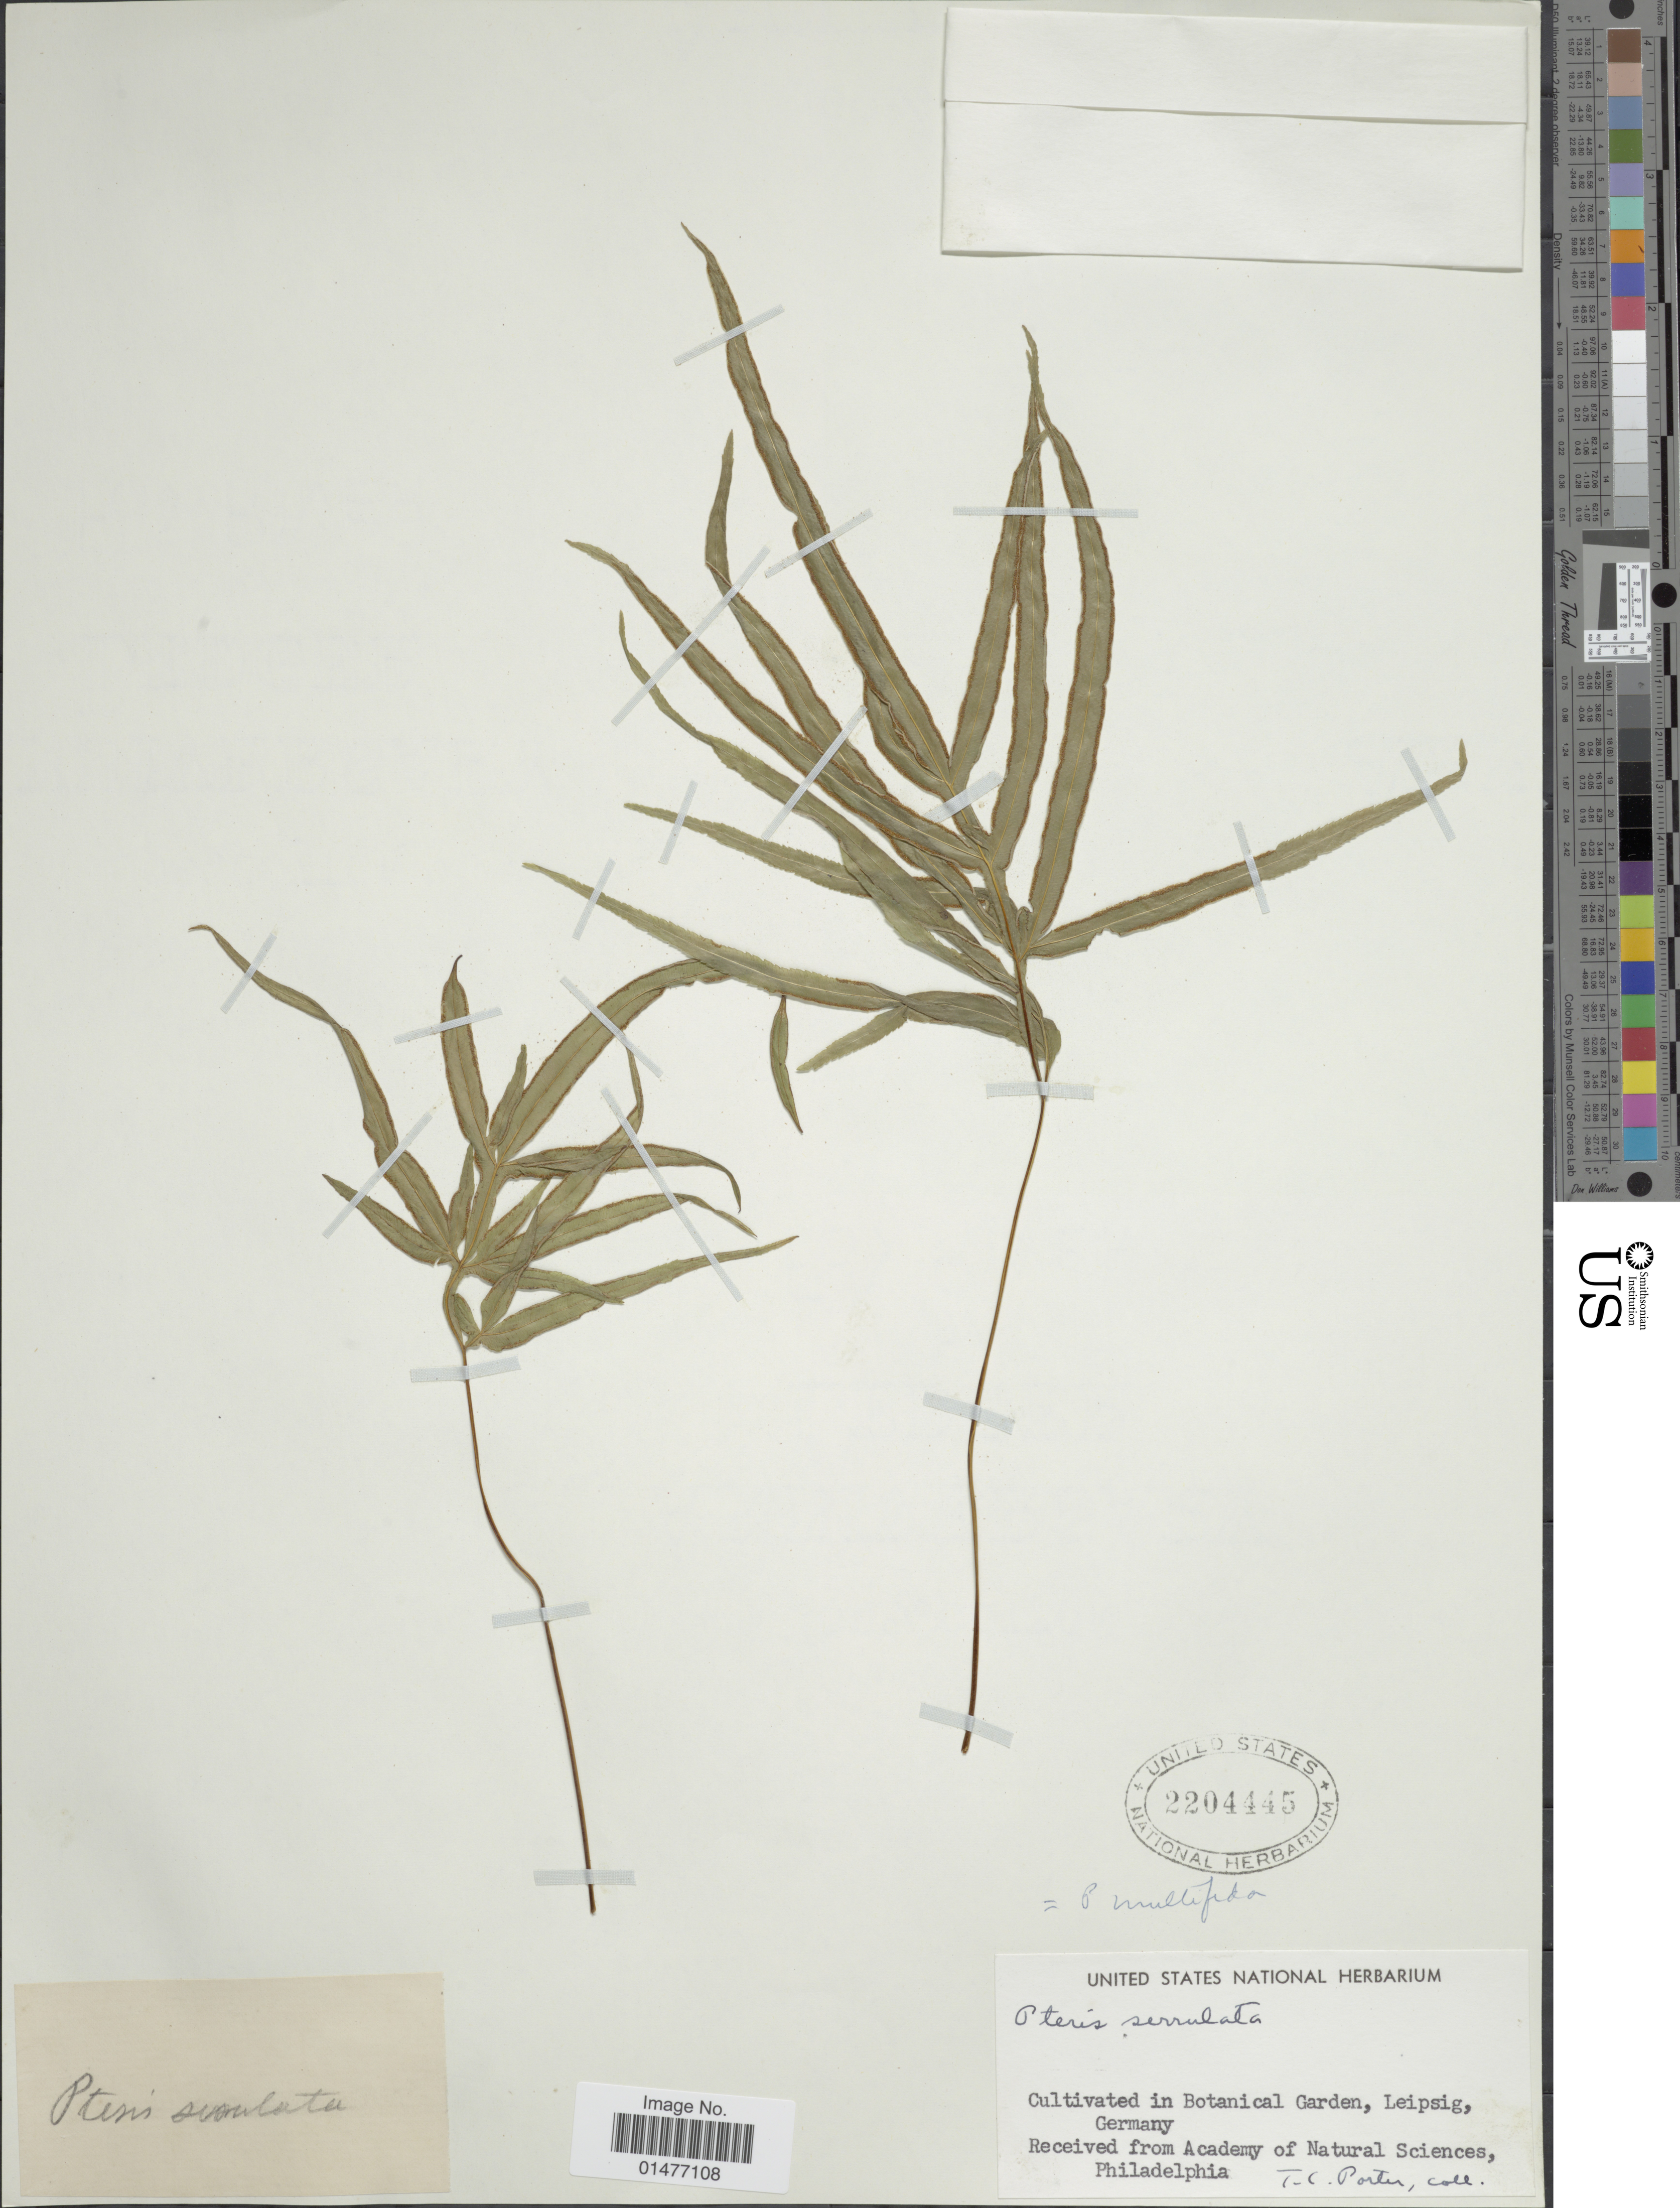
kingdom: Plantae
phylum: Tracheophyta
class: Polypodiopsida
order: Polypodiales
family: Pteridaceae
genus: Pteris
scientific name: Pteris multifida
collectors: T. C. Porter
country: Germany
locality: Cultivated in Botanical Gardenm Leipsig Germany, Received from Academy of Natural Sciences Philadelphia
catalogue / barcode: US 2204445